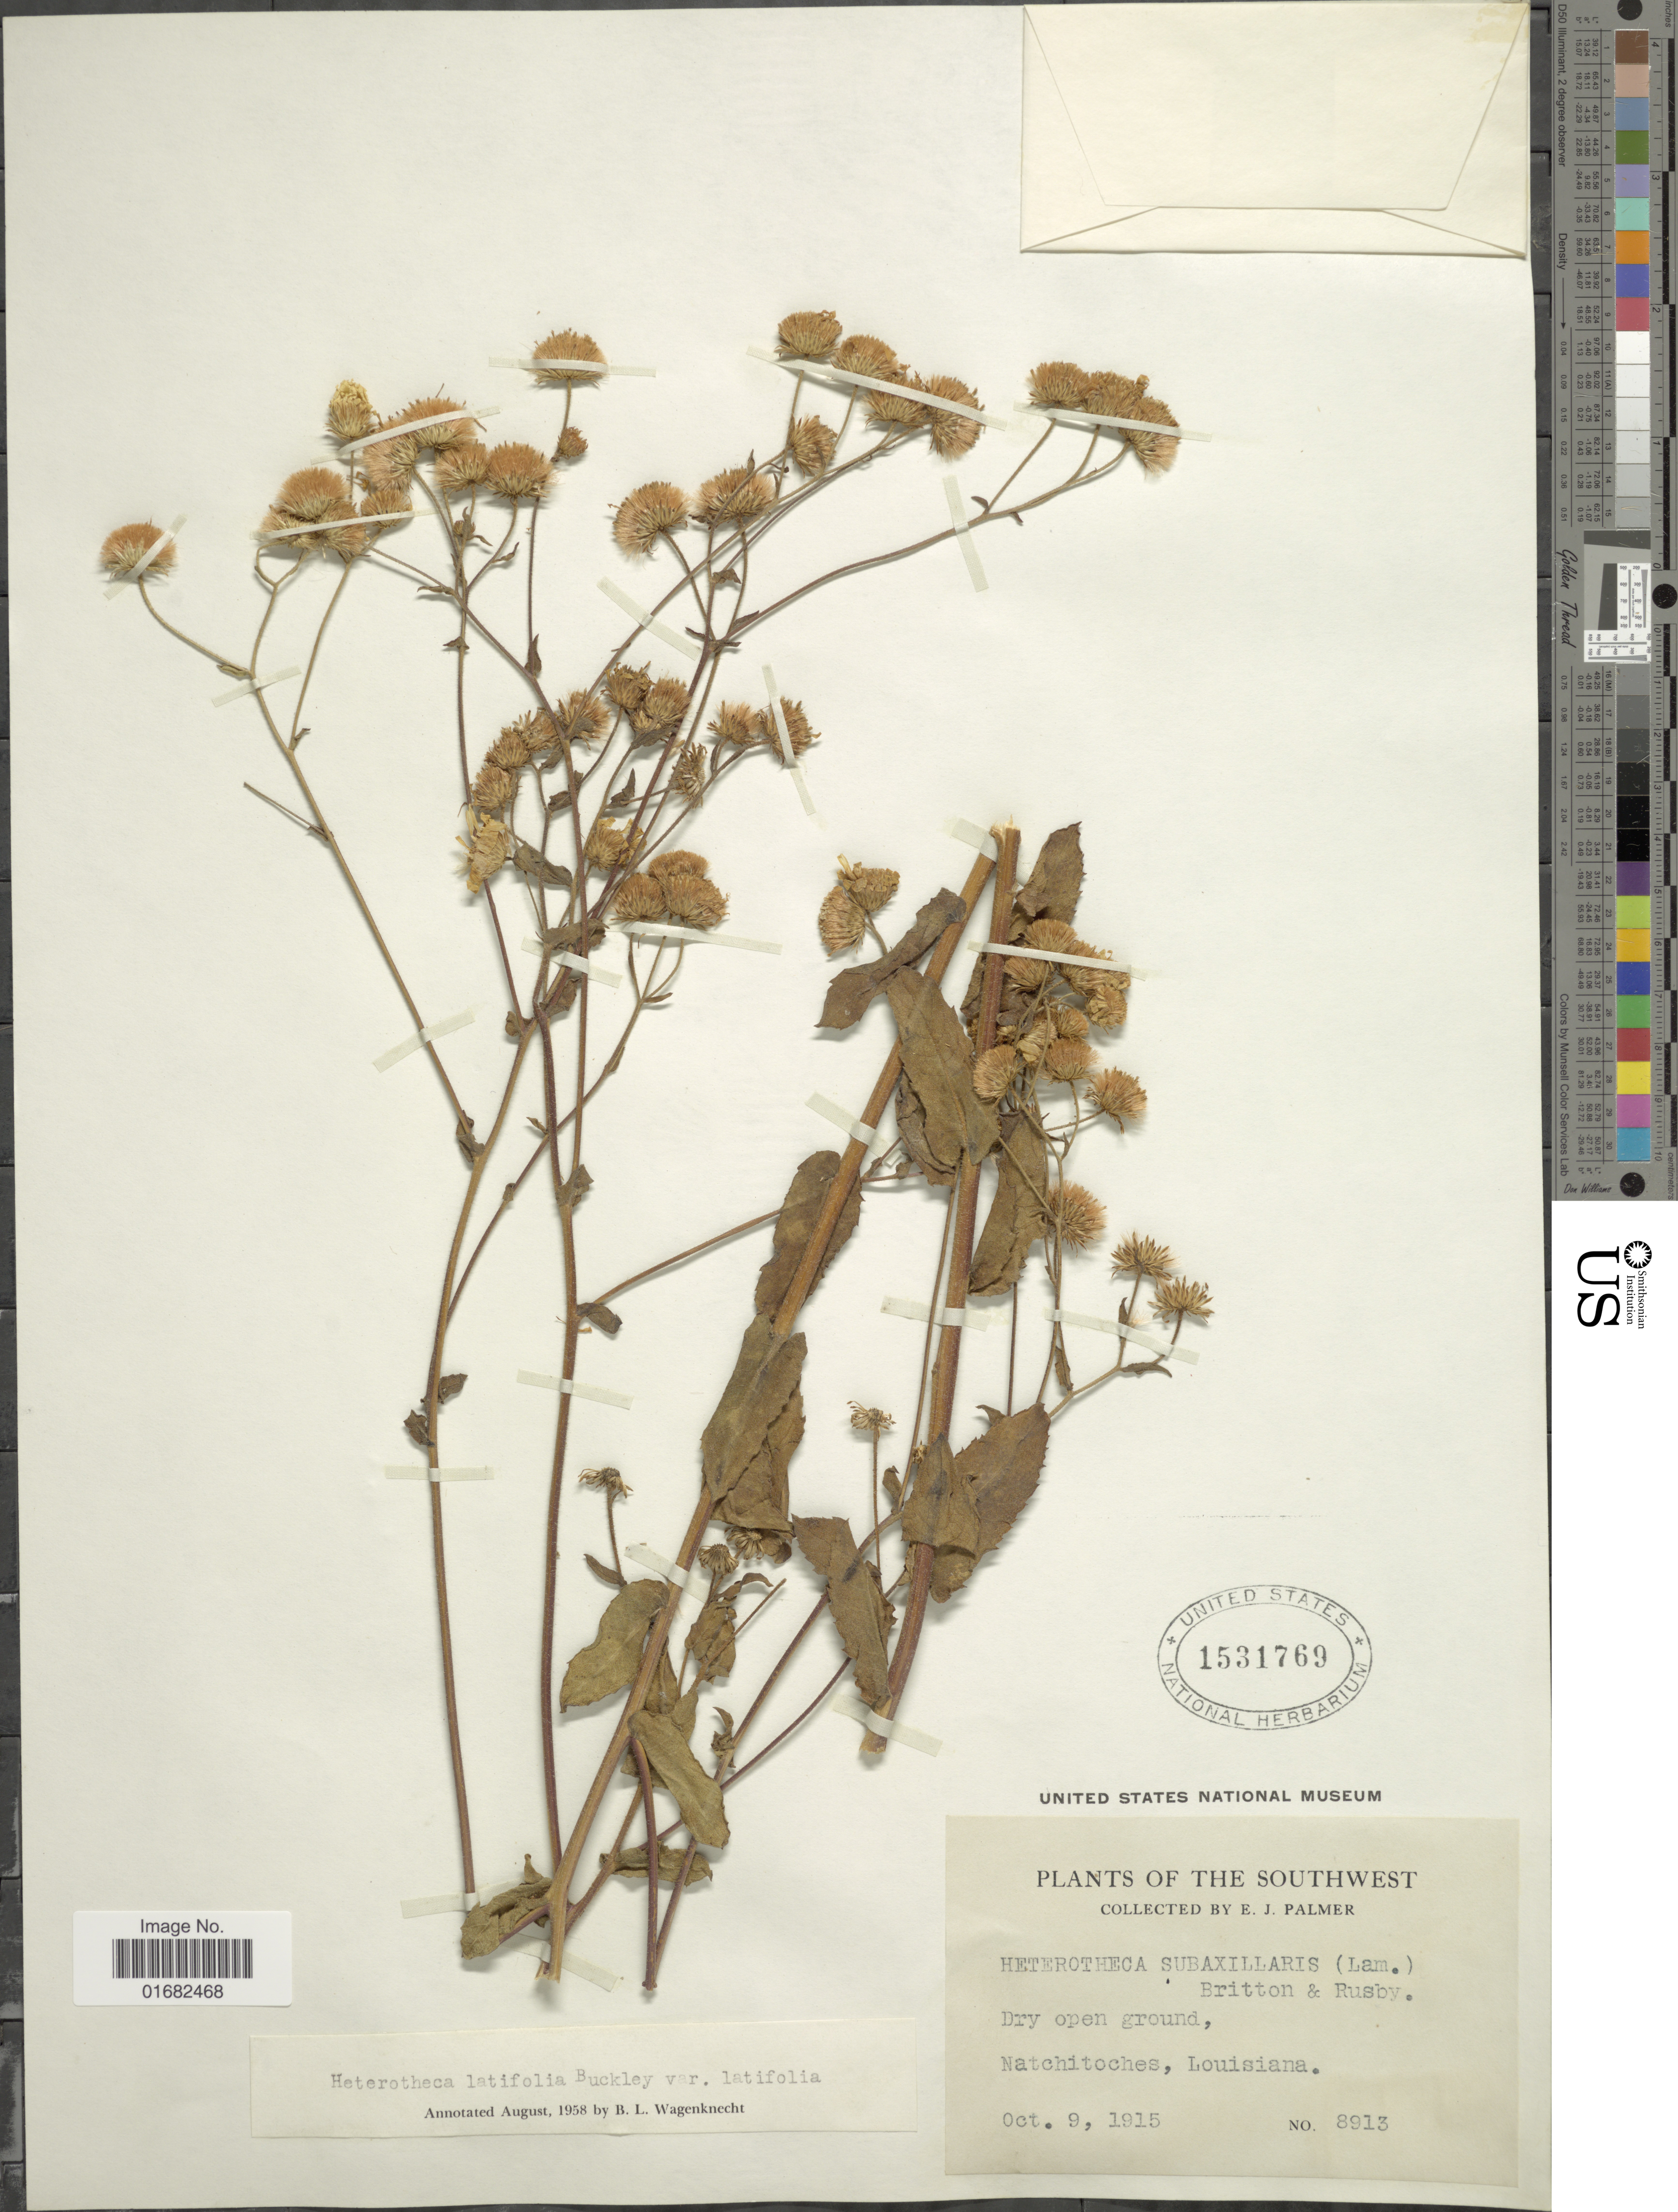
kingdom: Plantae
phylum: Tracheophyta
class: Magnoliopsida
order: Asterales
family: Asteraceae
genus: Heterotheca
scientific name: Heterotheca latifolia var. latifolia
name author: Buckley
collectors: E. J. Palmer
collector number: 8913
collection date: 1915-10-09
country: United States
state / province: Louisiana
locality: Southwest. Natchitoches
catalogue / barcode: US 1531769